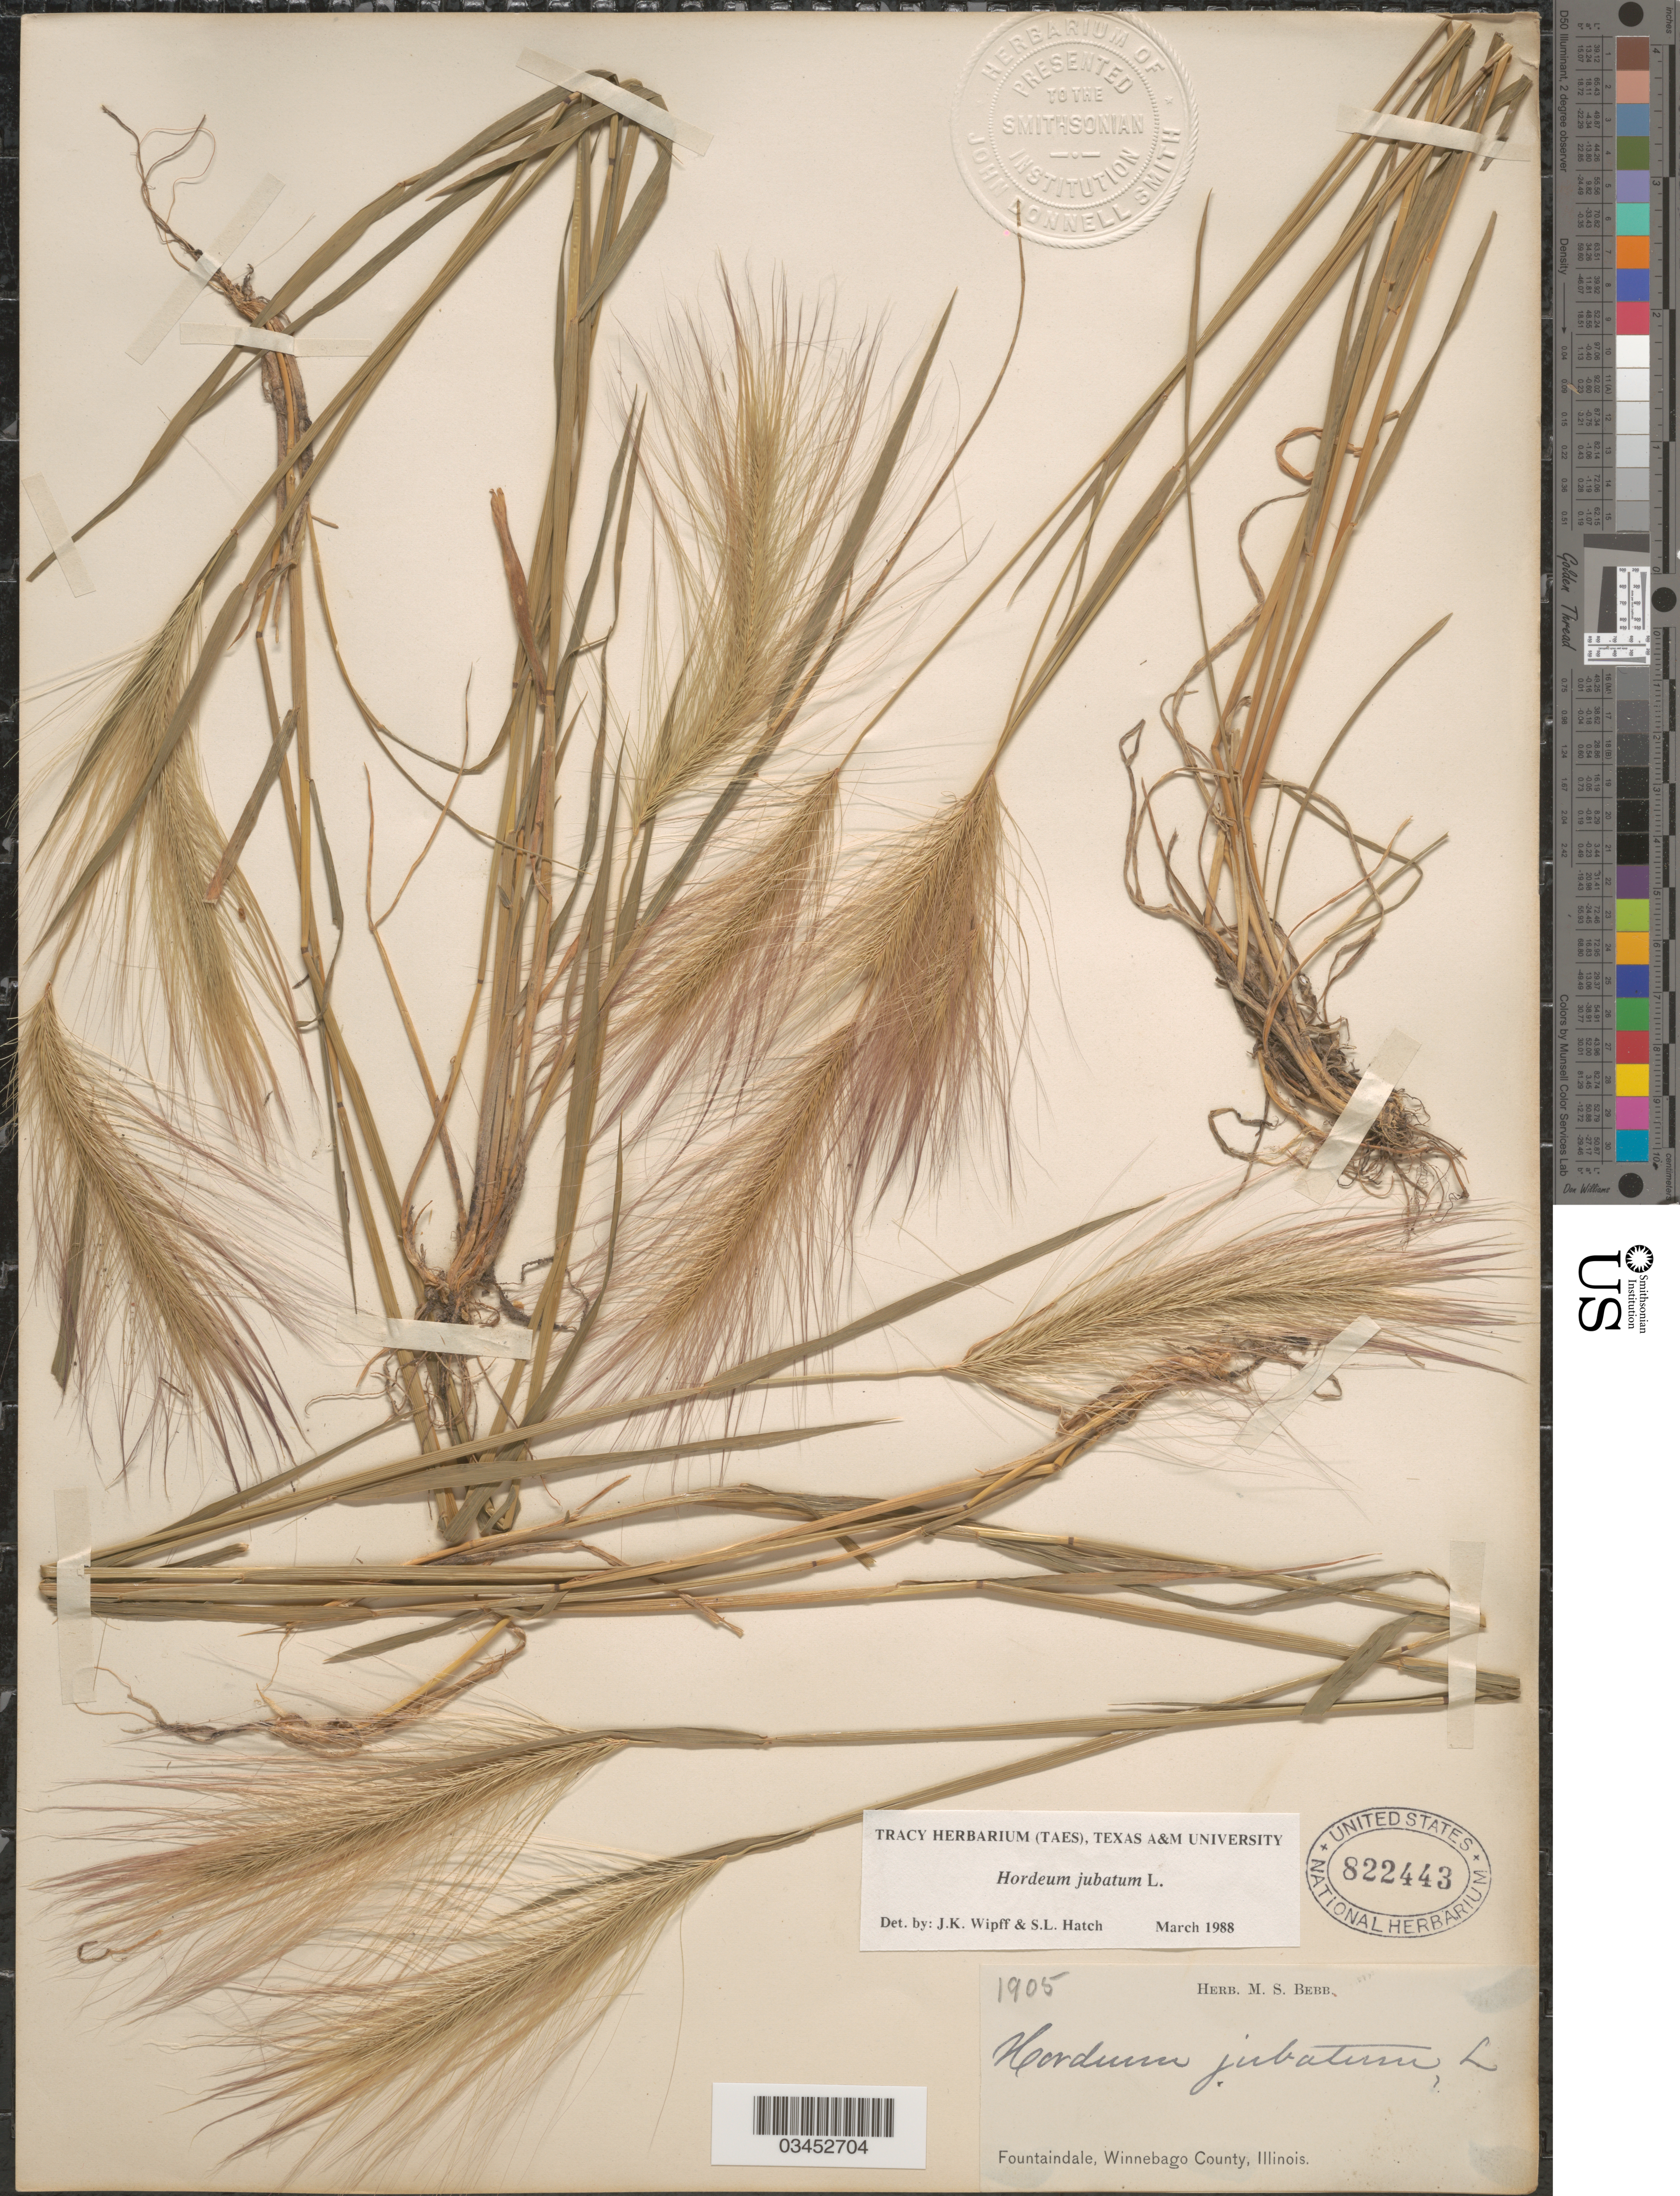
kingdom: Plantae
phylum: Tracheophyta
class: Liliopsida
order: Poales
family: Poaceae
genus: Hordeum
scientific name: Hordeum jubatum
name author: L.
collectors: ex Herb. M. S. Bebb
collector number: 1905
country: United States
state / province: Illinois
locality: Fountaindale, Winnebago County.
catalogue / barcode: US 822443